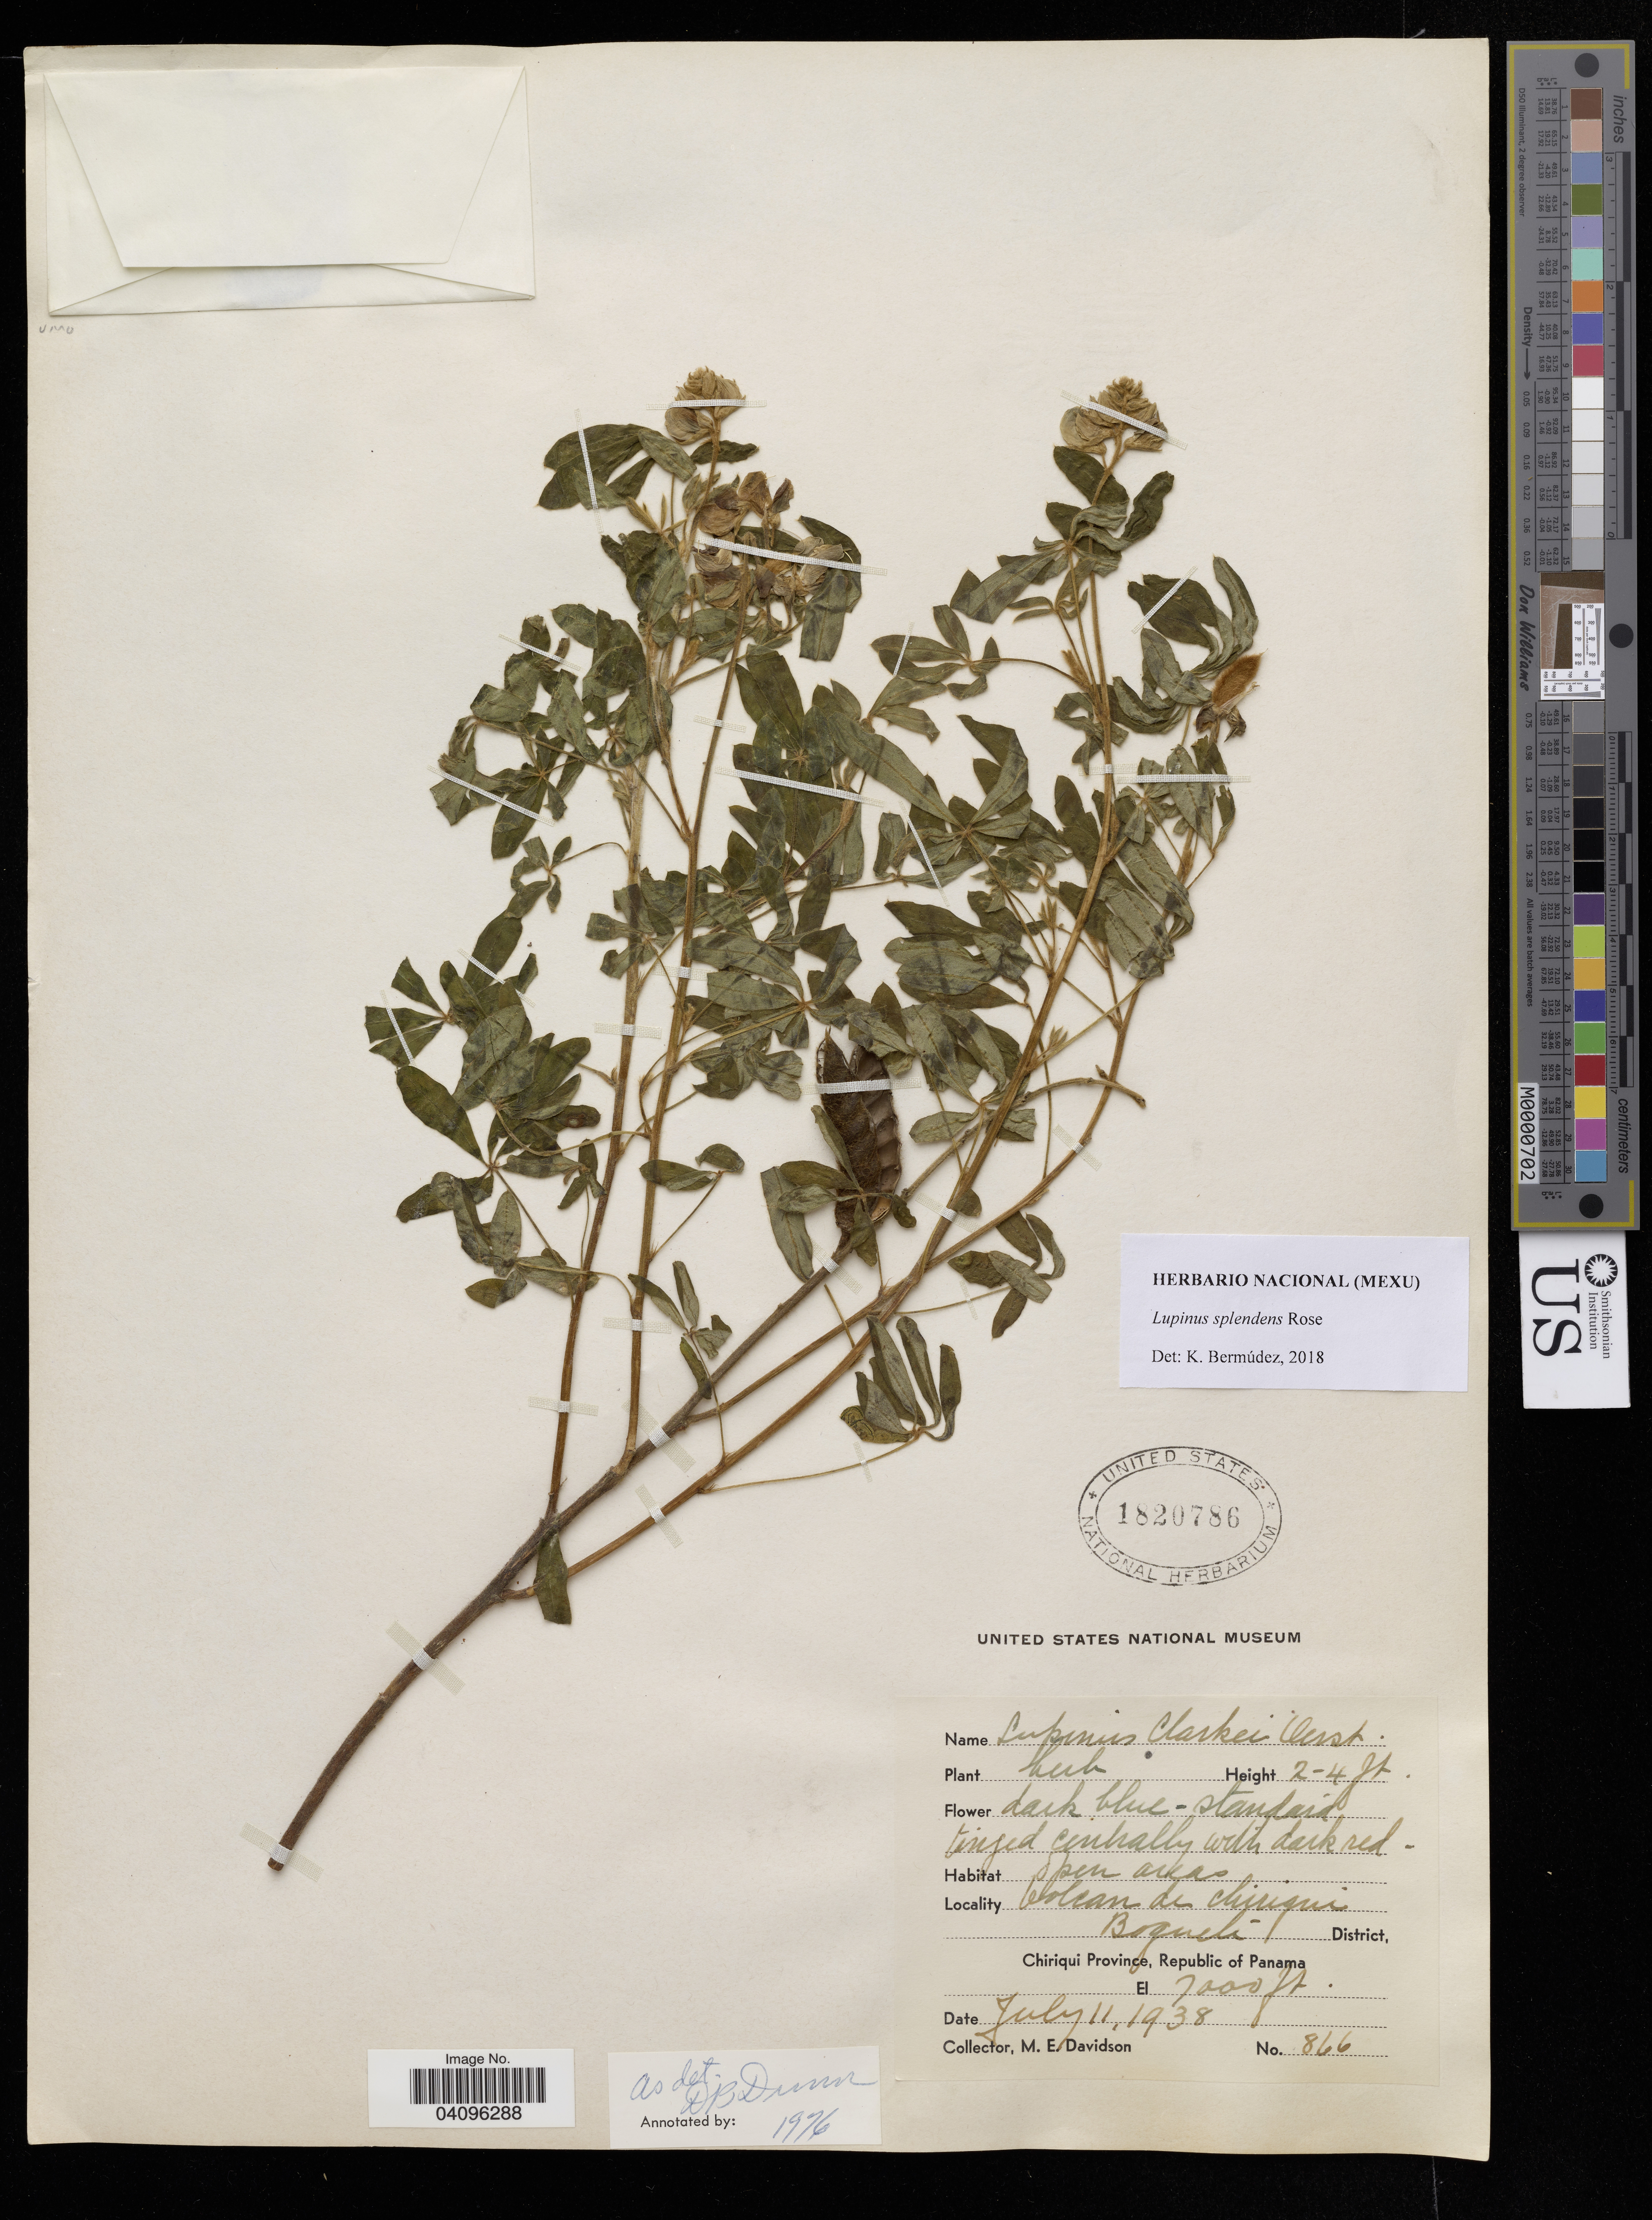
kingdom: Plantae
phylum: Tracheophyta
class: Magnoliopsida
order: Fabales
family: Fabaceae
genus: Lupinus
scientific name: Lupinus splendens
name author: Rose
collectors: M. E. Davidson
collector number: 866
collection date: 1938-07-11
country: Panama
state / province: Chiriqui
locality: Volcan de Chiriqui, Bogueli Distict, Chiriqui Province, Republic of Panama.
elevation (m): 2134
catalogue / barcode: US 1820786